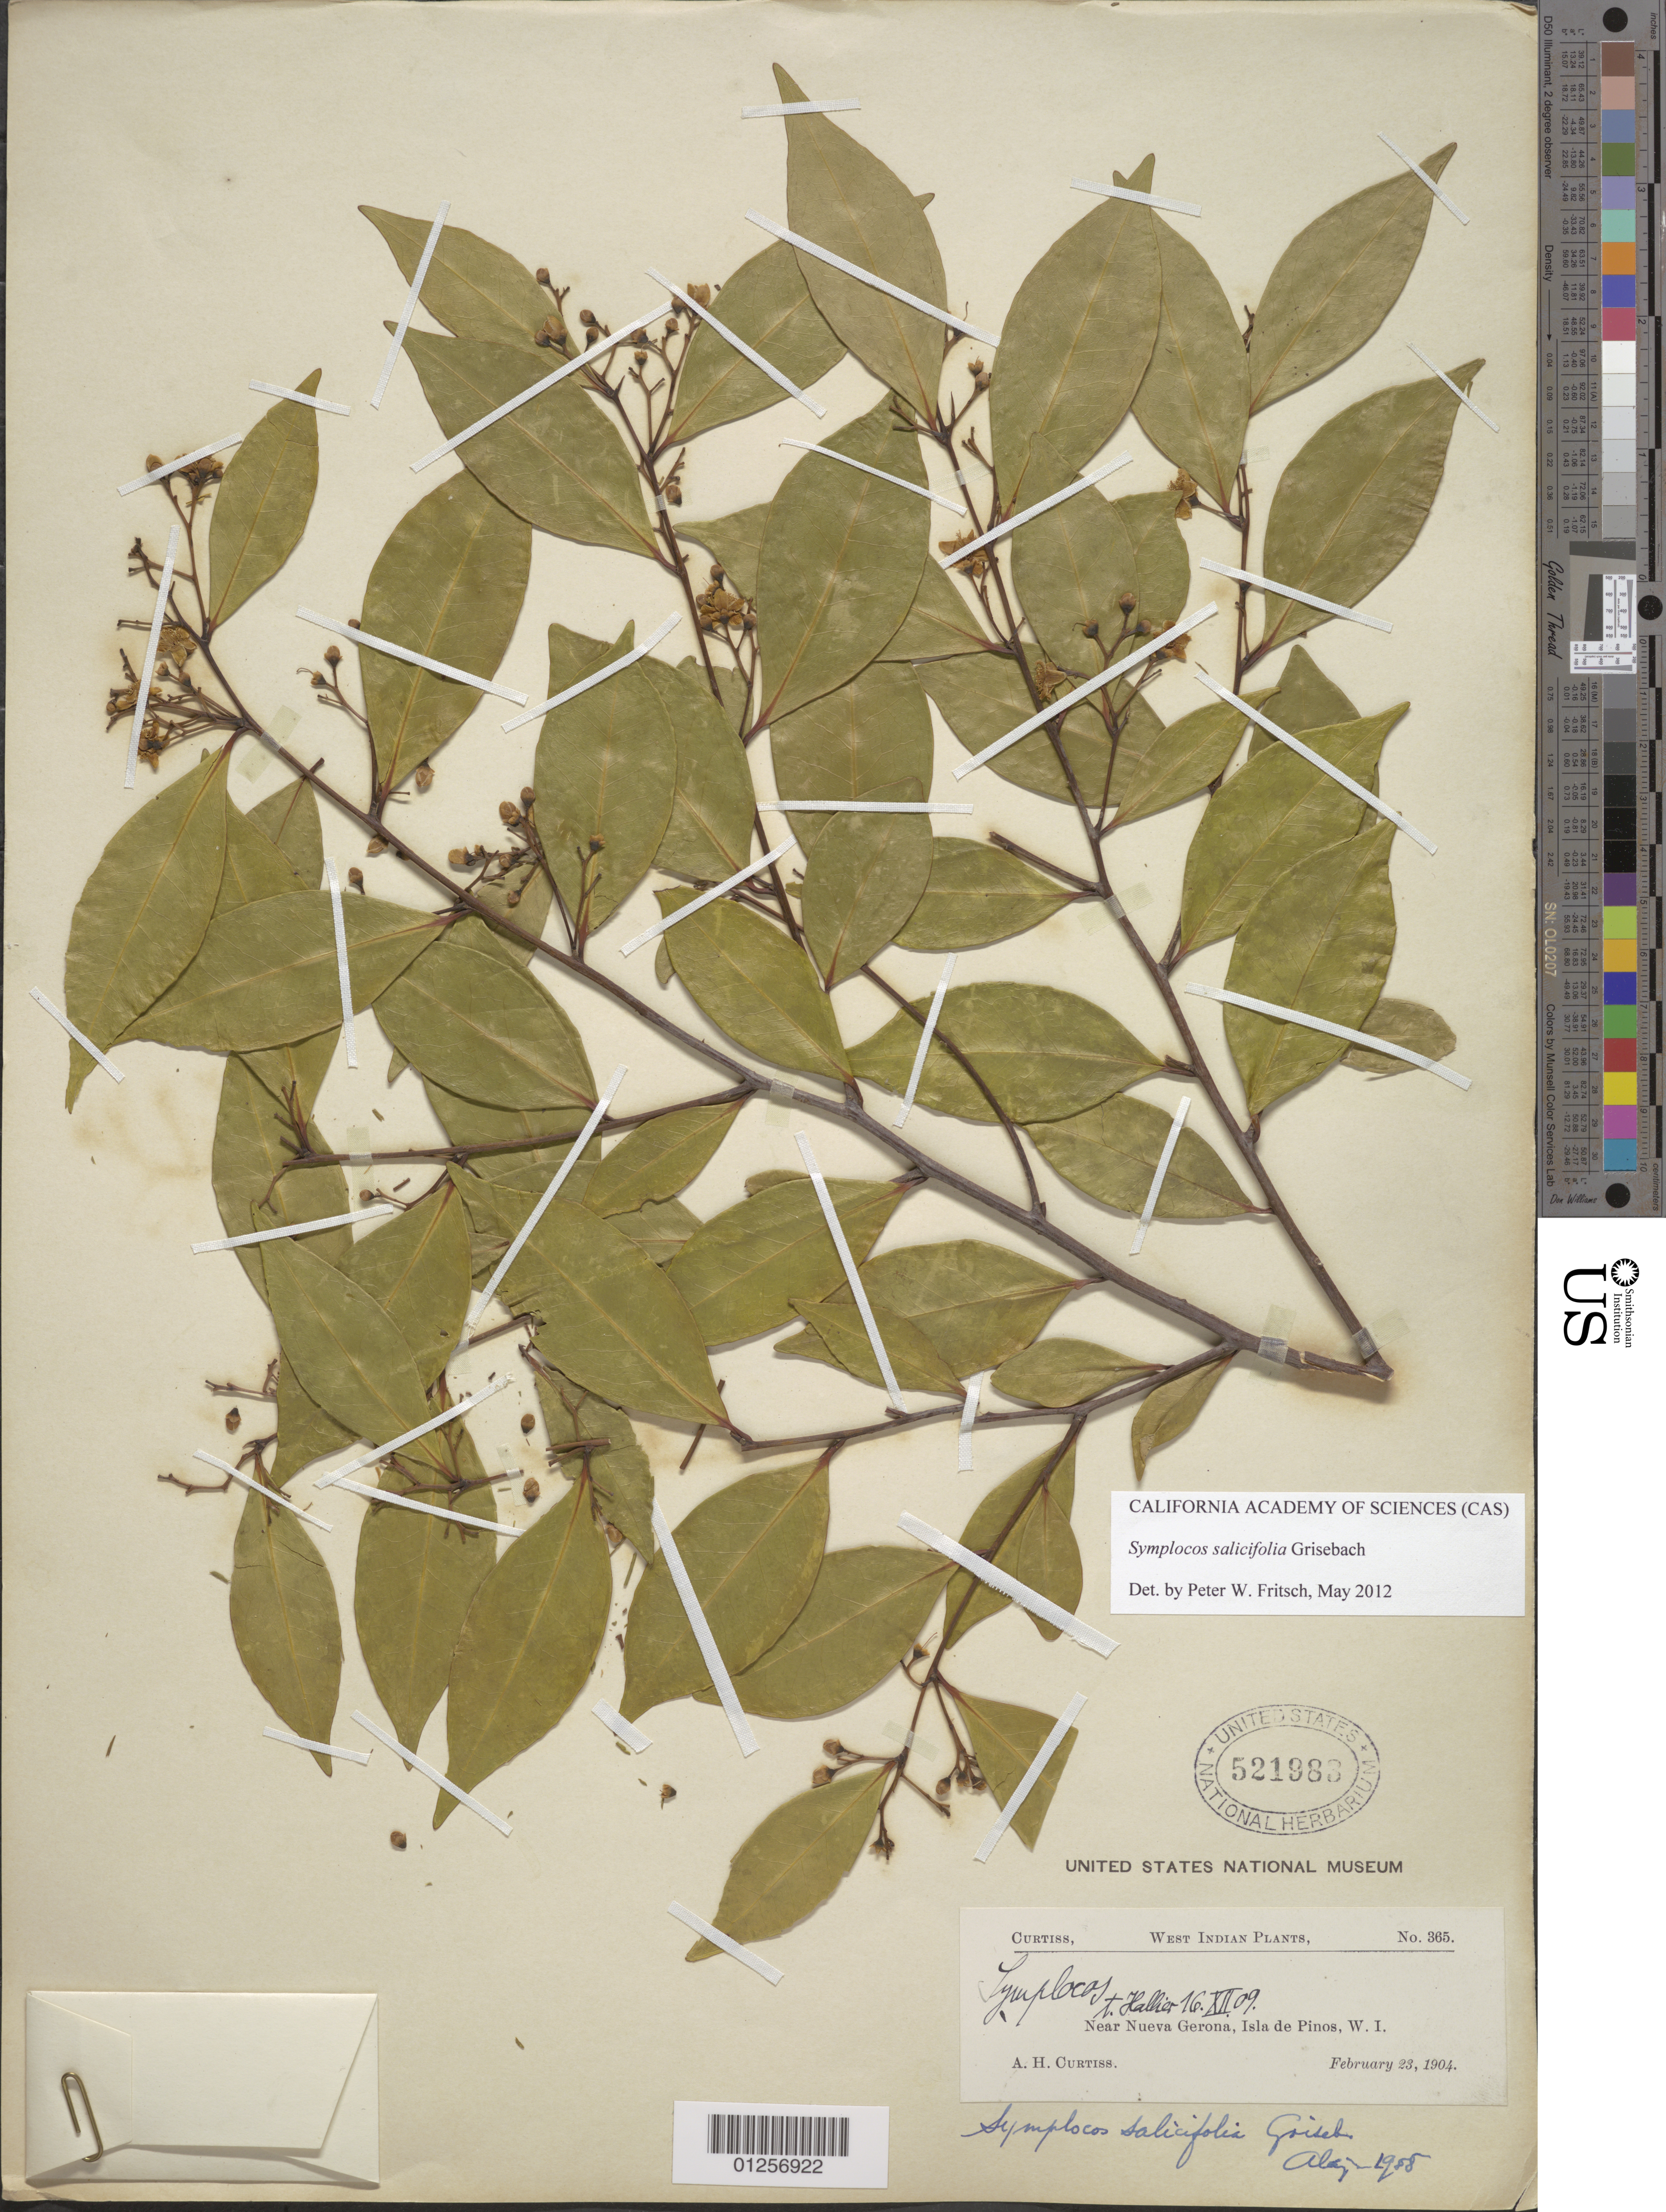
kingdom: Plantae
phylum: Tracheophyta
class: Magnoliopsida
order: Ericales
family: Symplocaceae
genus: Symplocos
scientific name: Symplocos salicifolia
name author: Griseb.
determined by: Fritsch, Peter W.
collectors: A. H. Curtiss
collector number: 365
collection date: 1904-02-23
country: Cuba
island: Isla de la Juventud (Isle of Pines)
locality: Nueva Gerona, near.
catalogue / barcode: US 521988